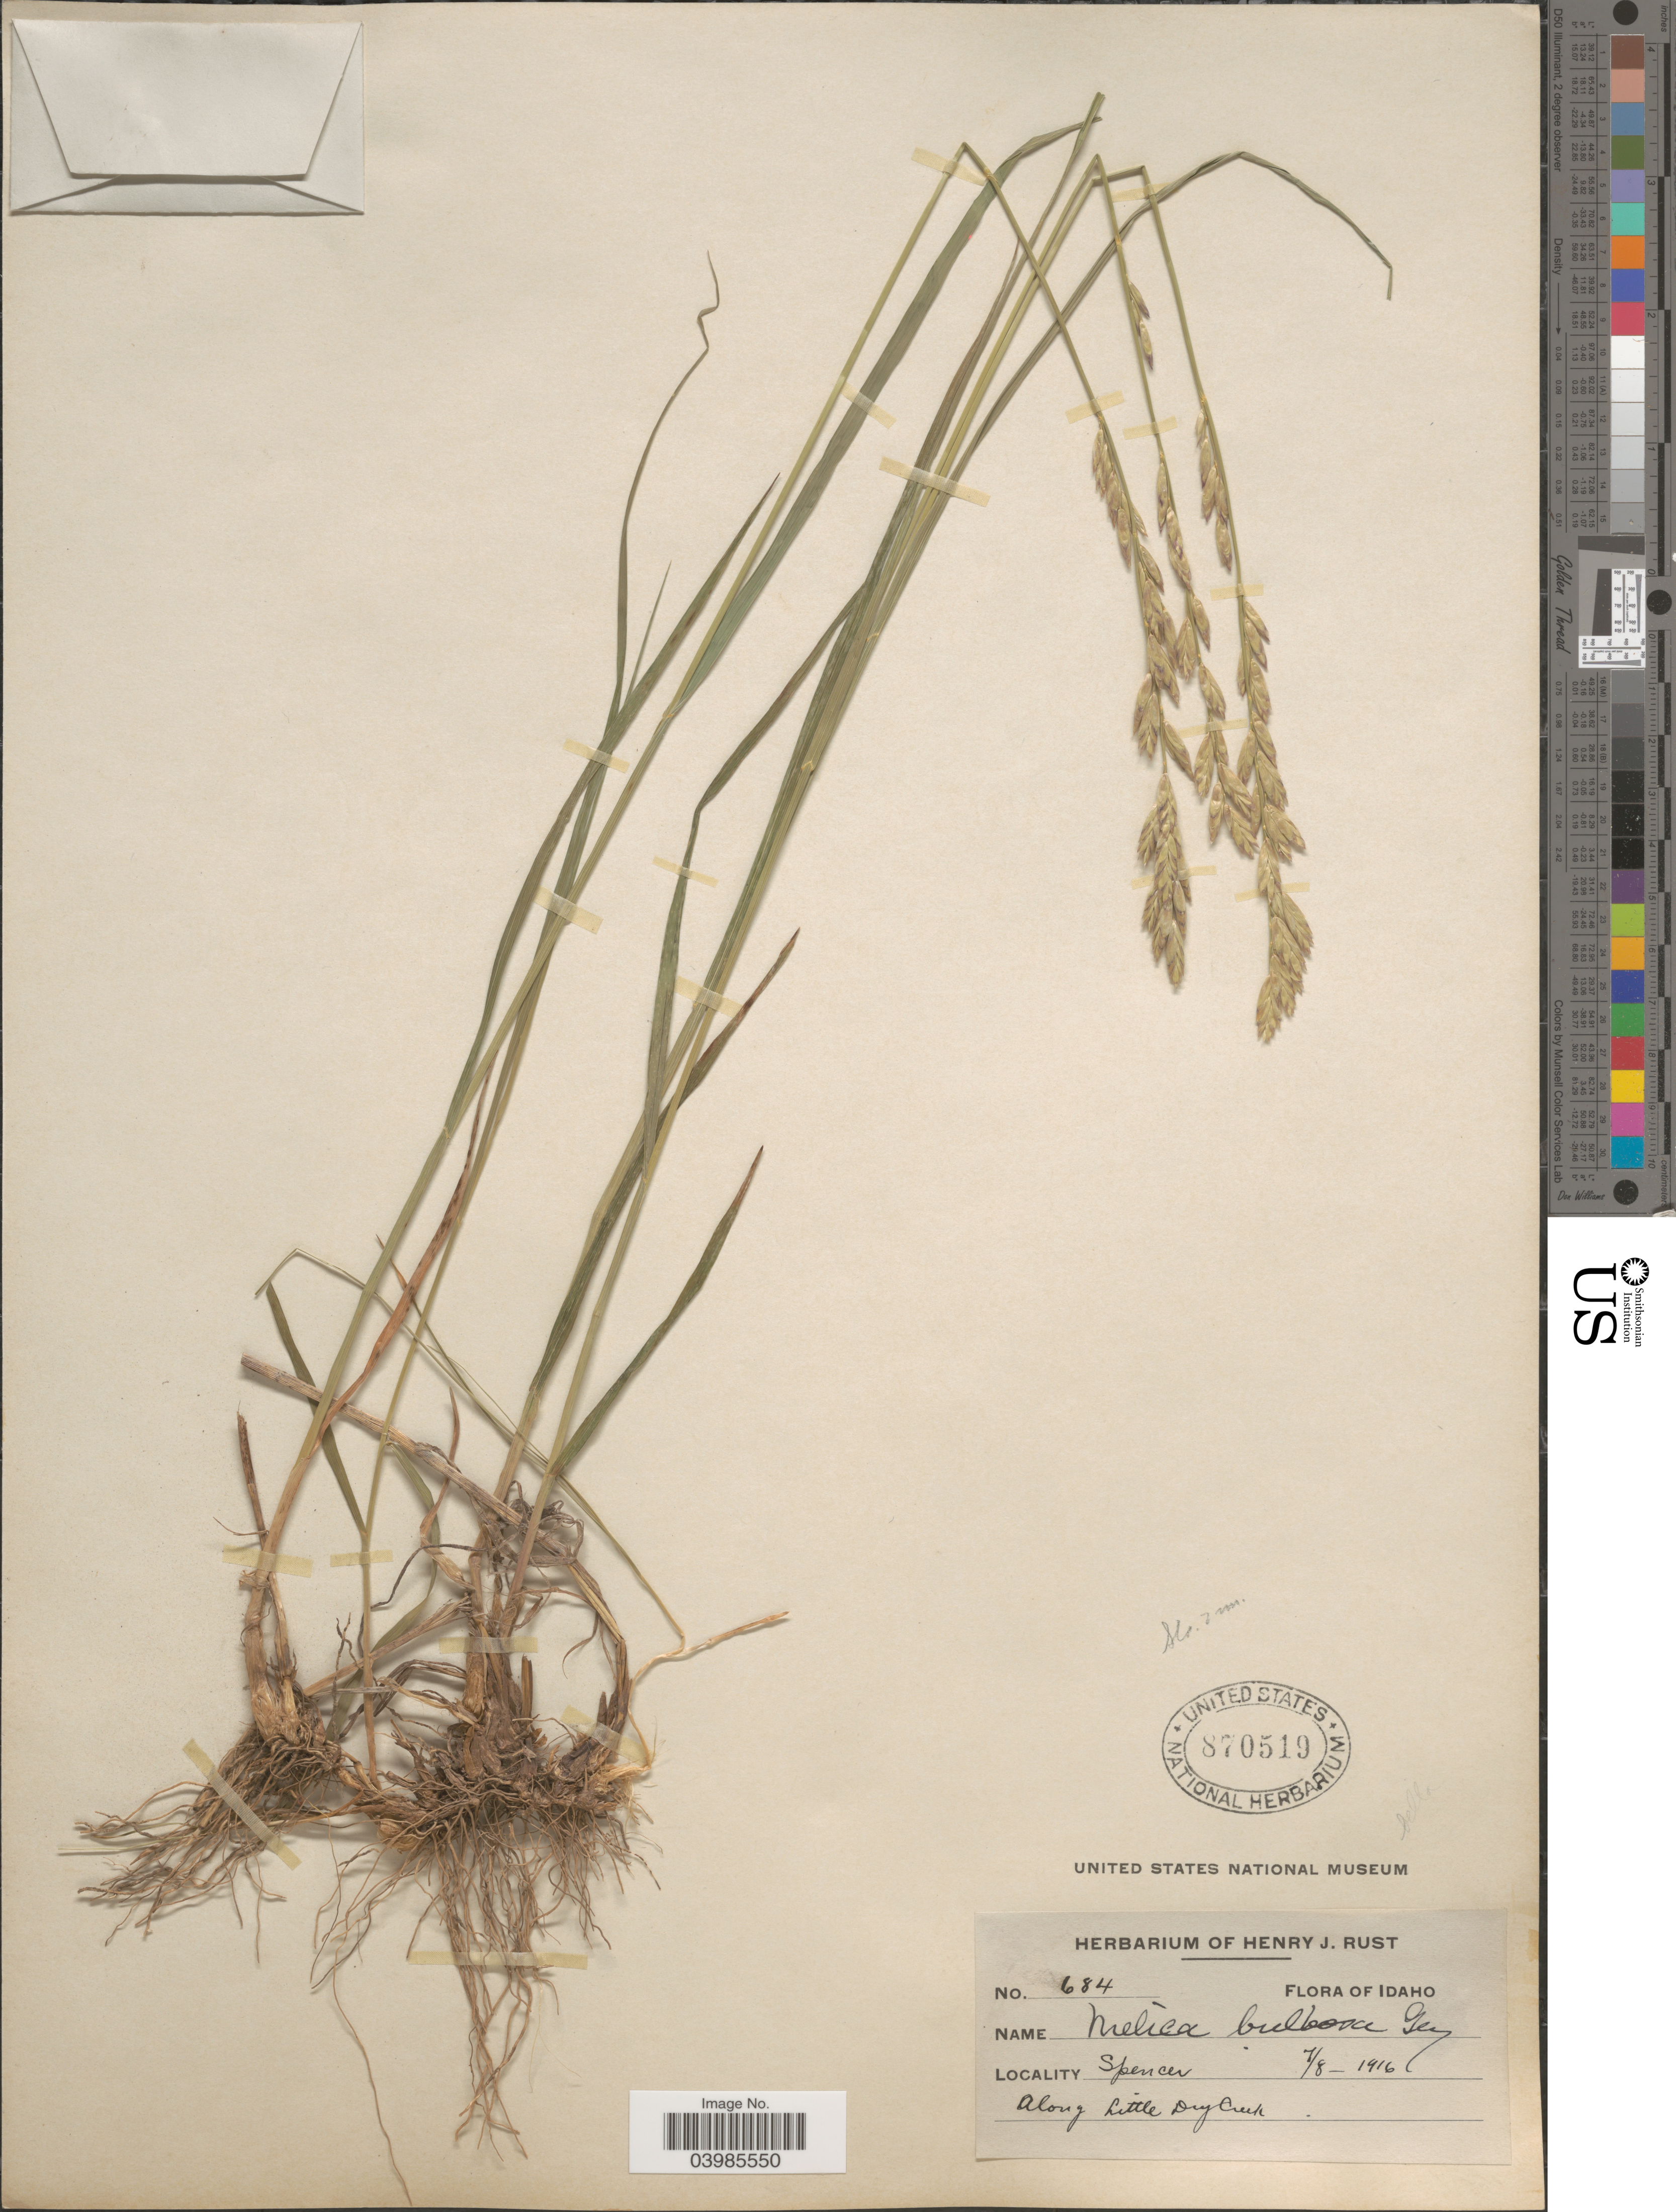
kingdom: Plantae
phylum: Tracheophyta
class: Liliopsida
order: Poales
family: Poaceae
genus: Melica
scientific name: Melica bulbosa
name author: Geyer ex Porter & J.M. Coult.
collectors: ex herb. Henry J. Rust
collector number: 684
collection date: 1916-07-08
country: United States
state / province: Idaho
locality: Spencer. Along Little Dry Creek.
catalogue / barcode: US 870519